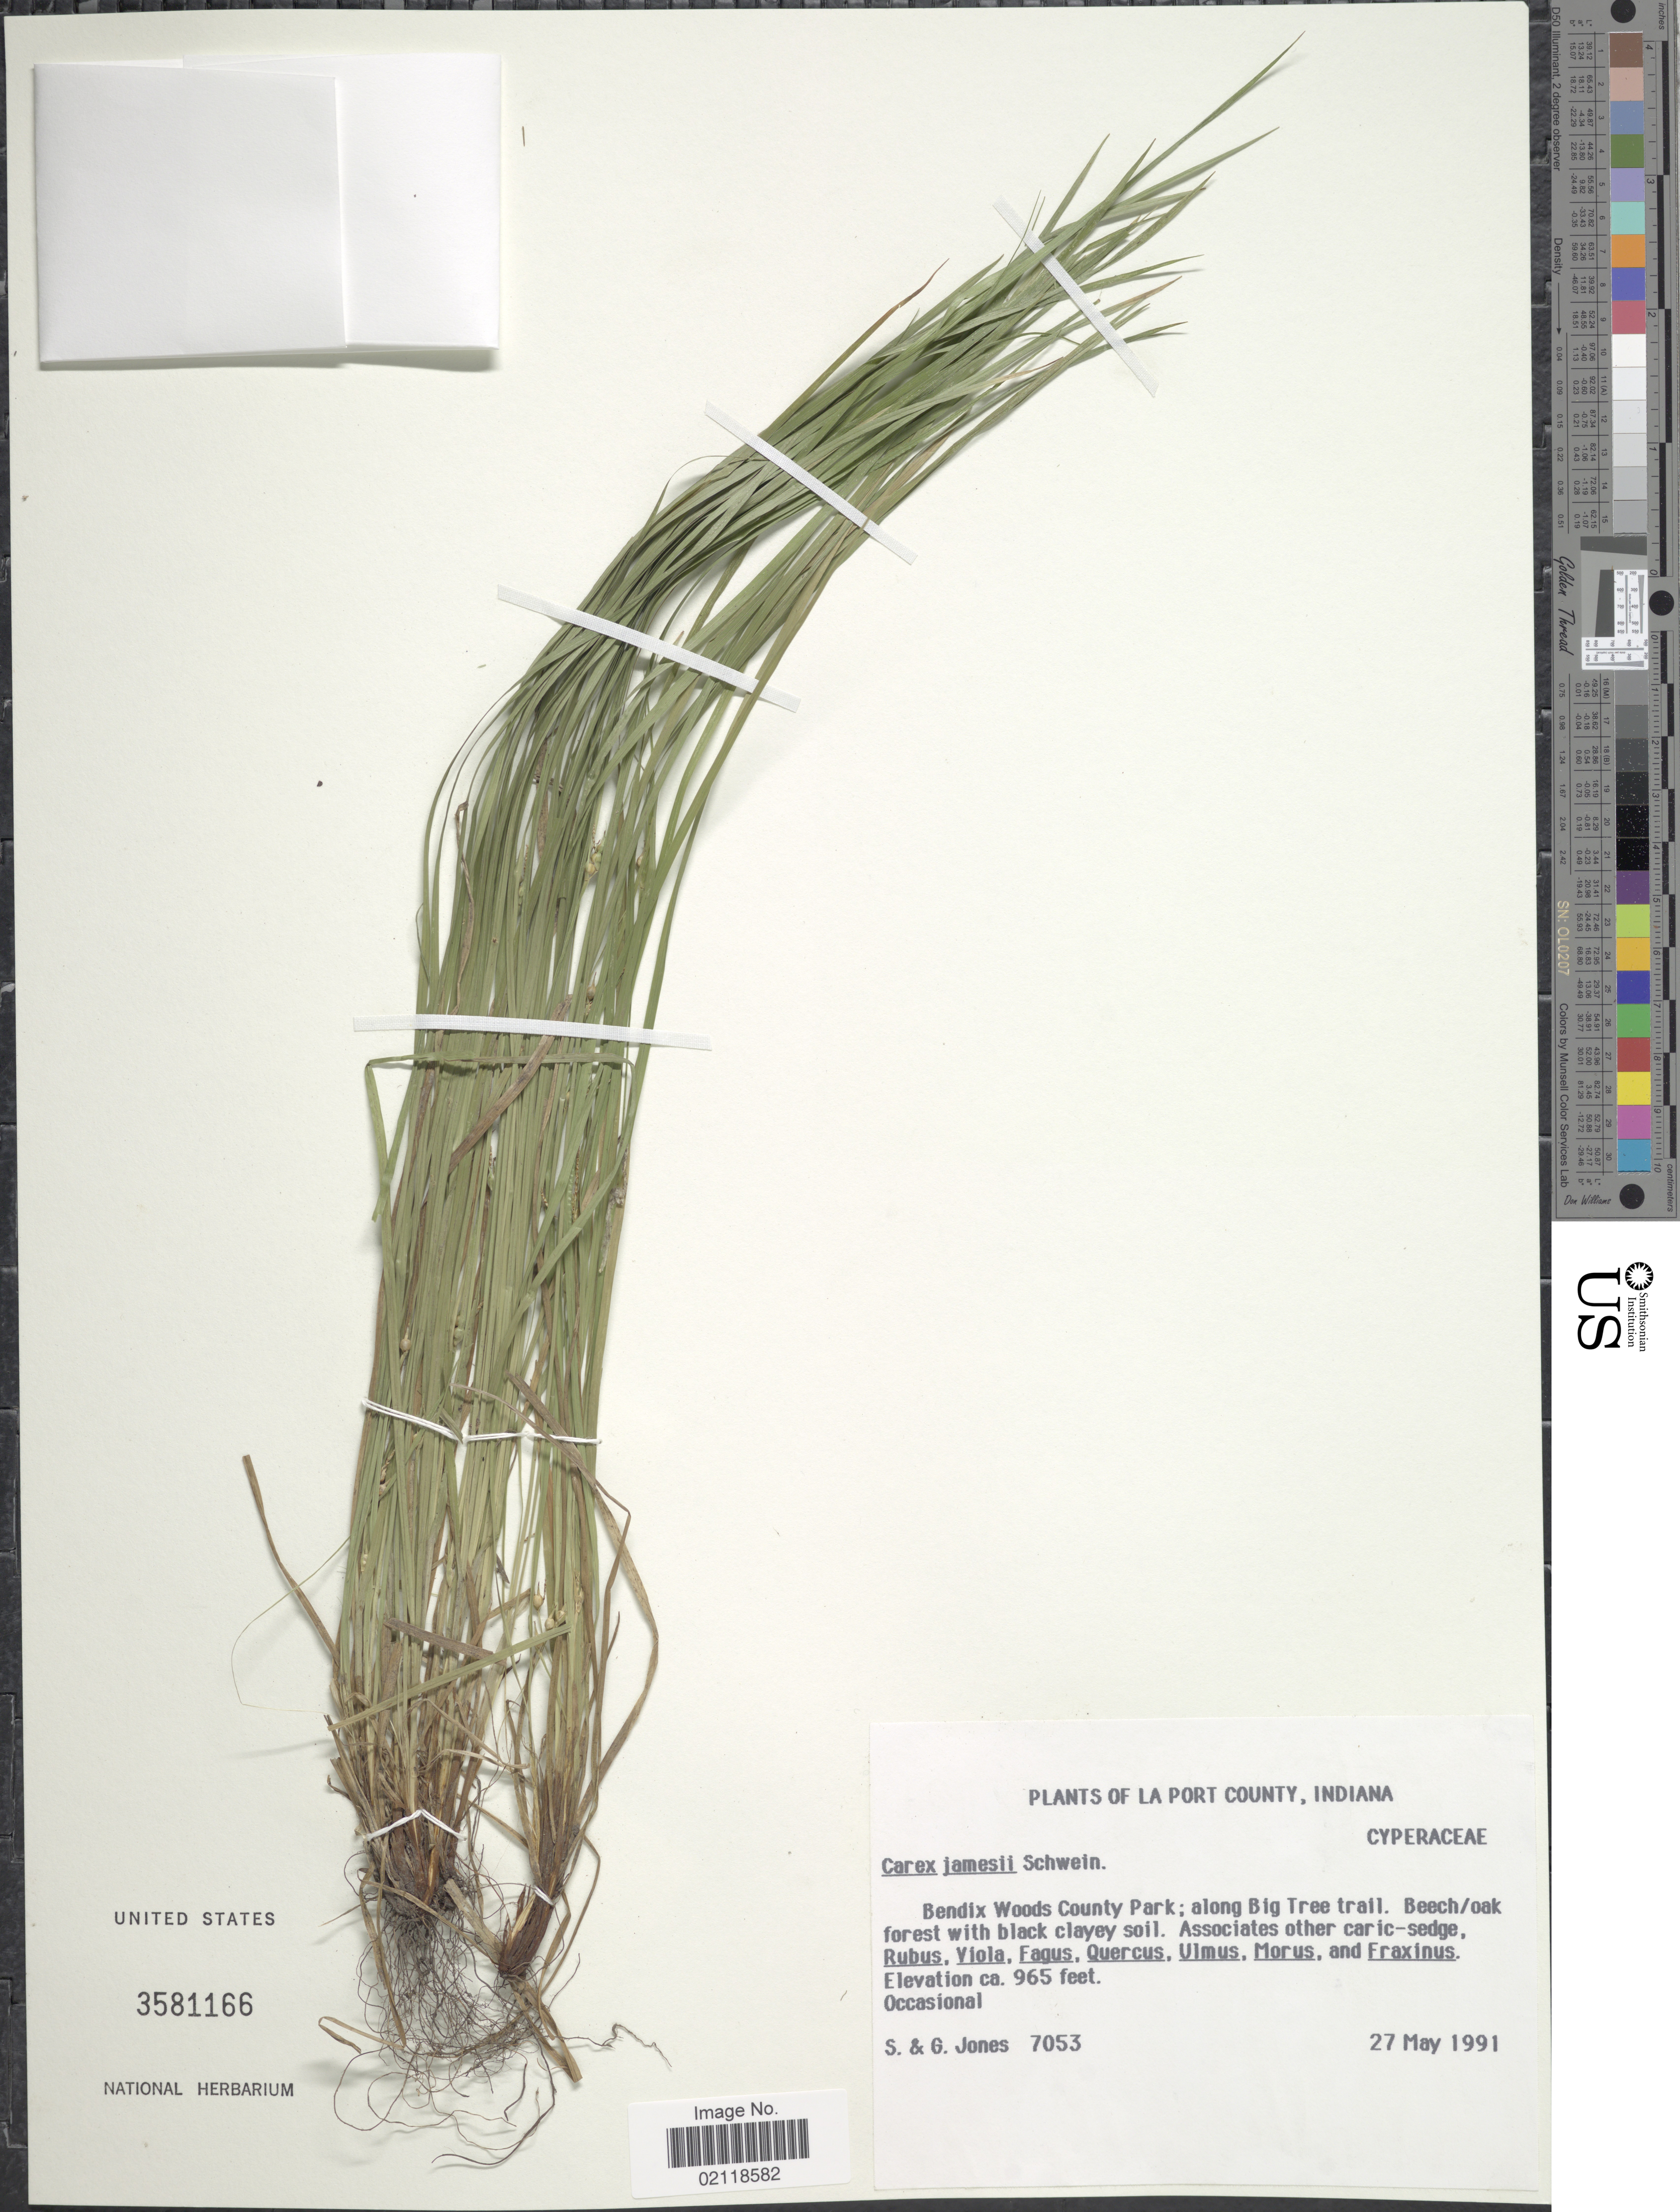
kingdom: Plantae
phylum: Tracheophyta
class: Liliopsida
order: Poales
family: Cyperaceae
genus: Carex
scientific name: Carex jamesii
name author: Schwein.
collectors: S. B. Jones & G. C. Jones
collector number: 7053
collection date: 1991-05-27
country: United States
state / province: Indiana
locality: La Port County, Bendix Woods County Park; along Big Tree trail.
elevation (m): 294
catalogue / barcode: US 3581166